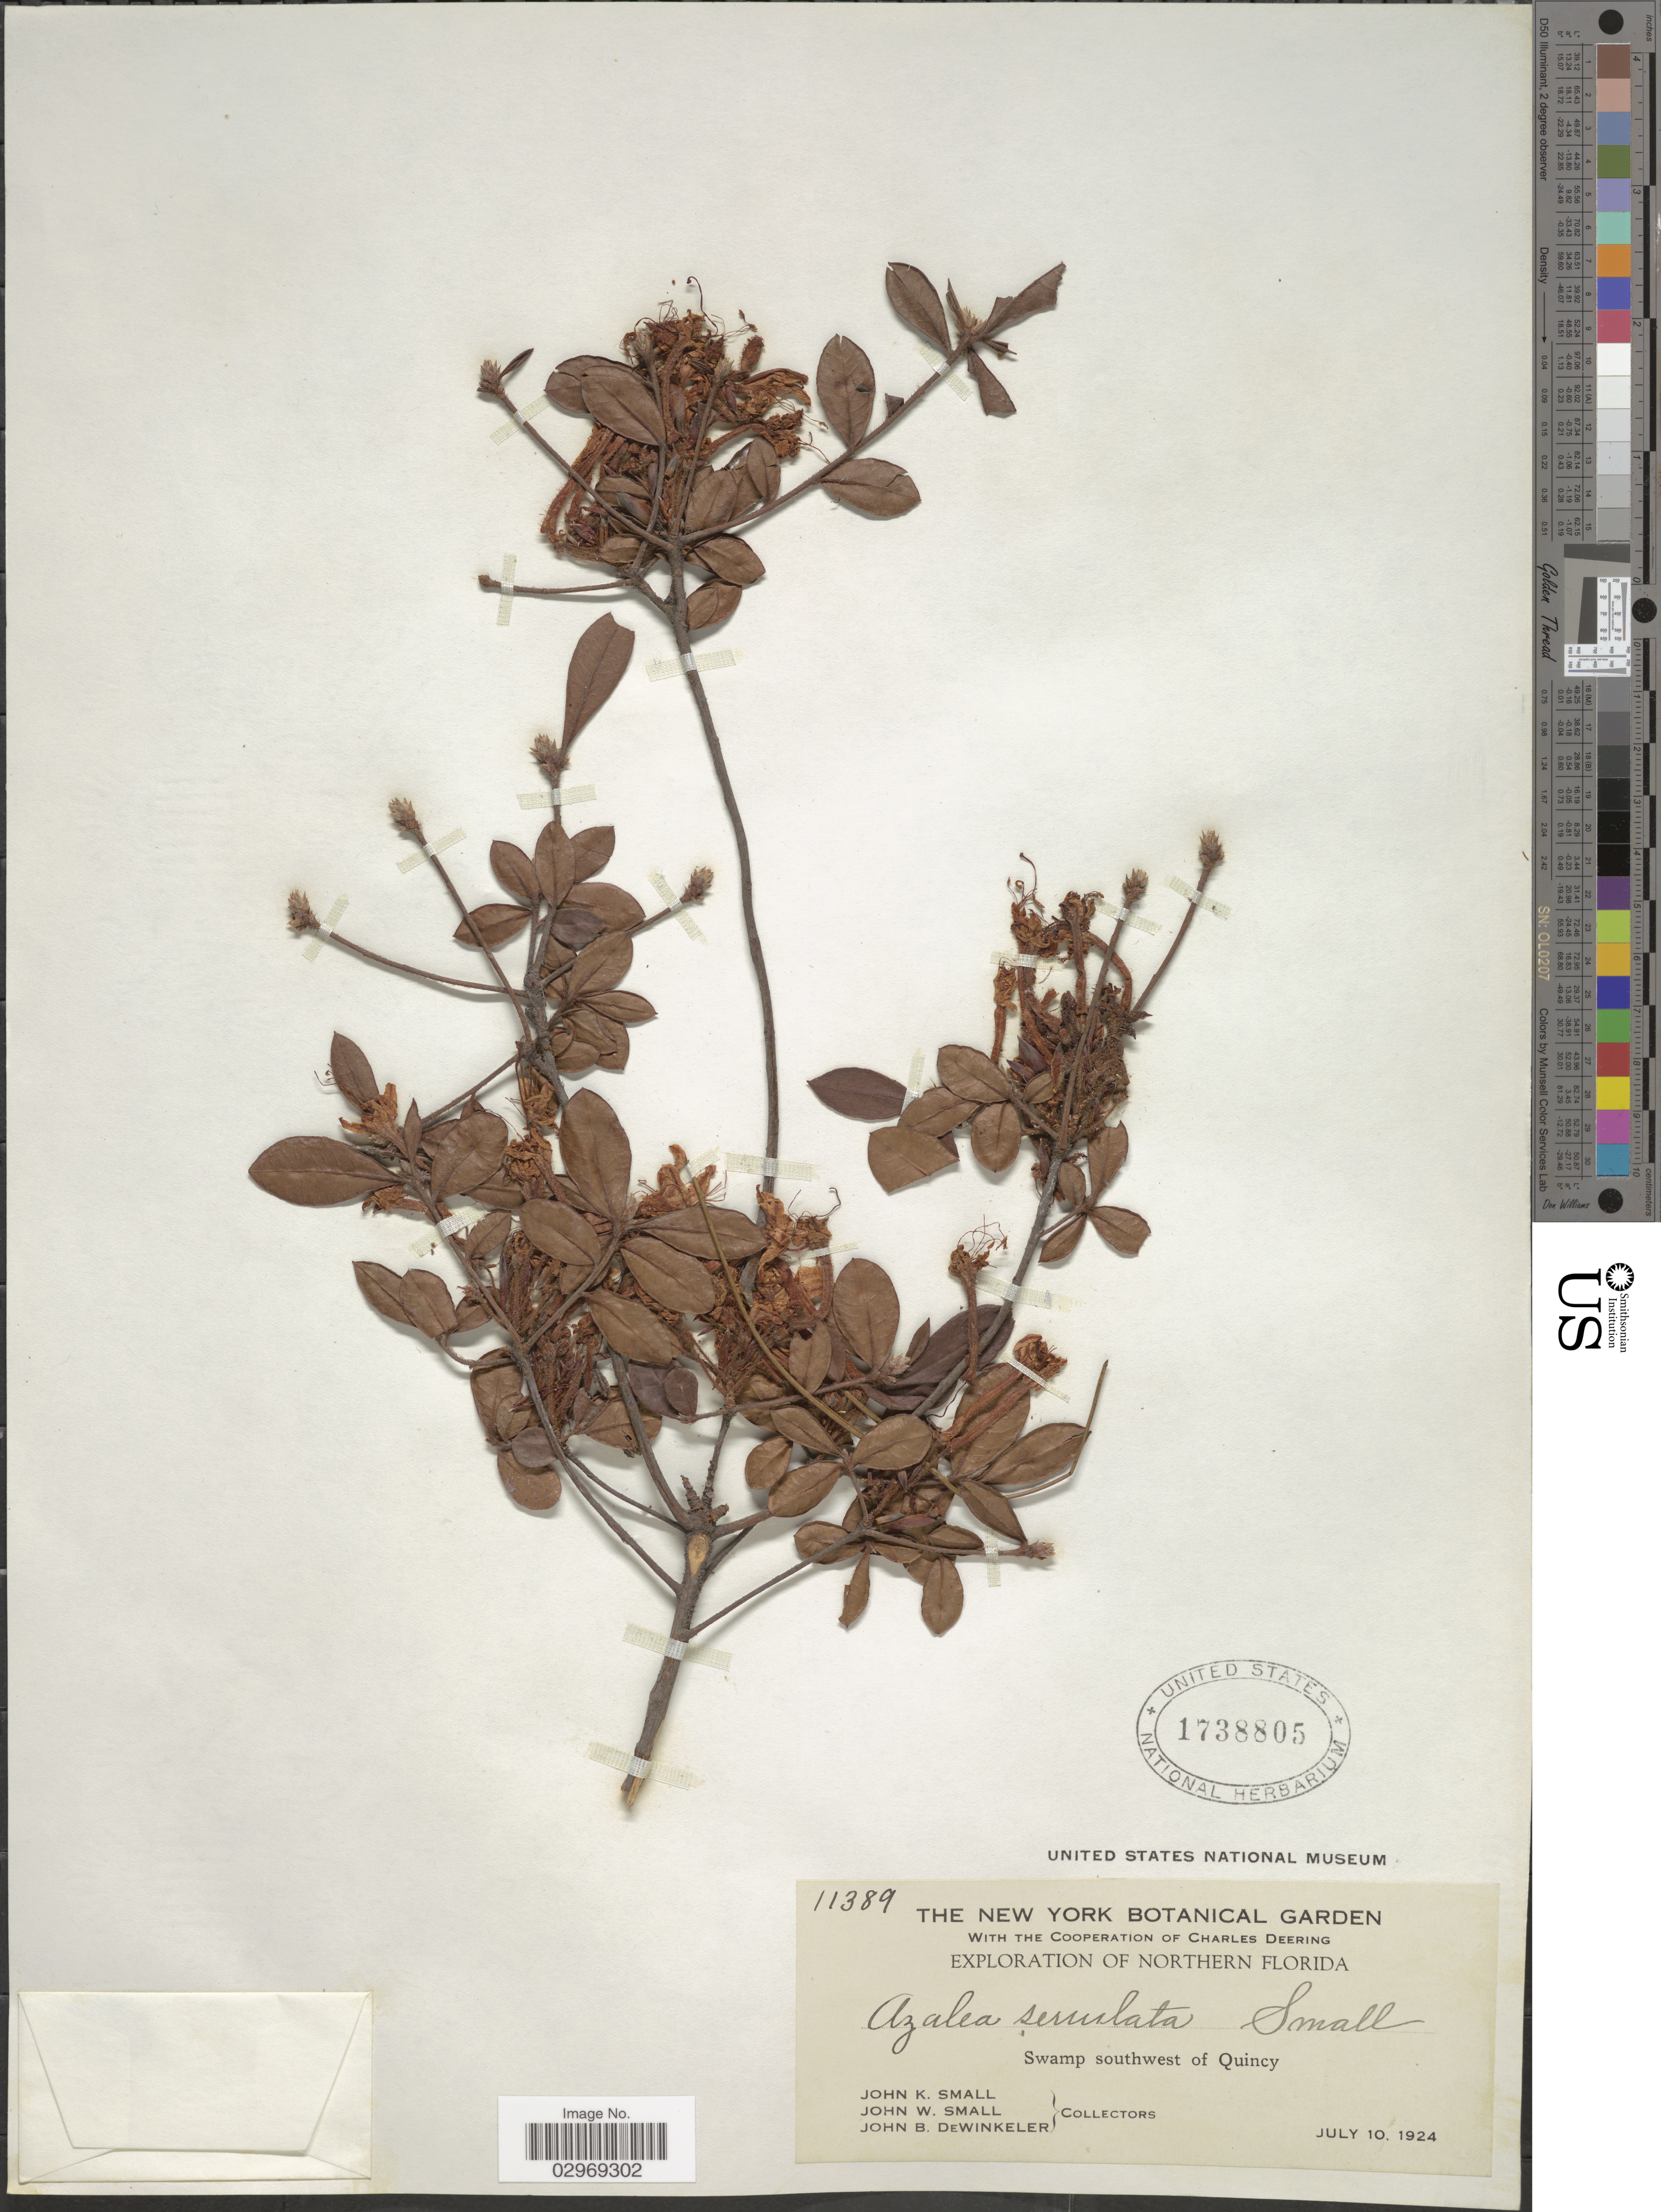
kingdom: Plantae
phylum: Tracheophyta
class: Magnoliopsida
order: Ericales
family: Ericaceae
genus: Rhododendron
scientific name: Rhododendron serrulatum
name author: (Small) Millais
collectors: J. K. Small, J. Small & J. B. Dewinkeler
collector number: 11389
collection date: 1924-07-10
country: United States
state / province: Florida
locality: Northern Florida. Swamp southwest of Quicy.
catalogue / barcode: US 1738805